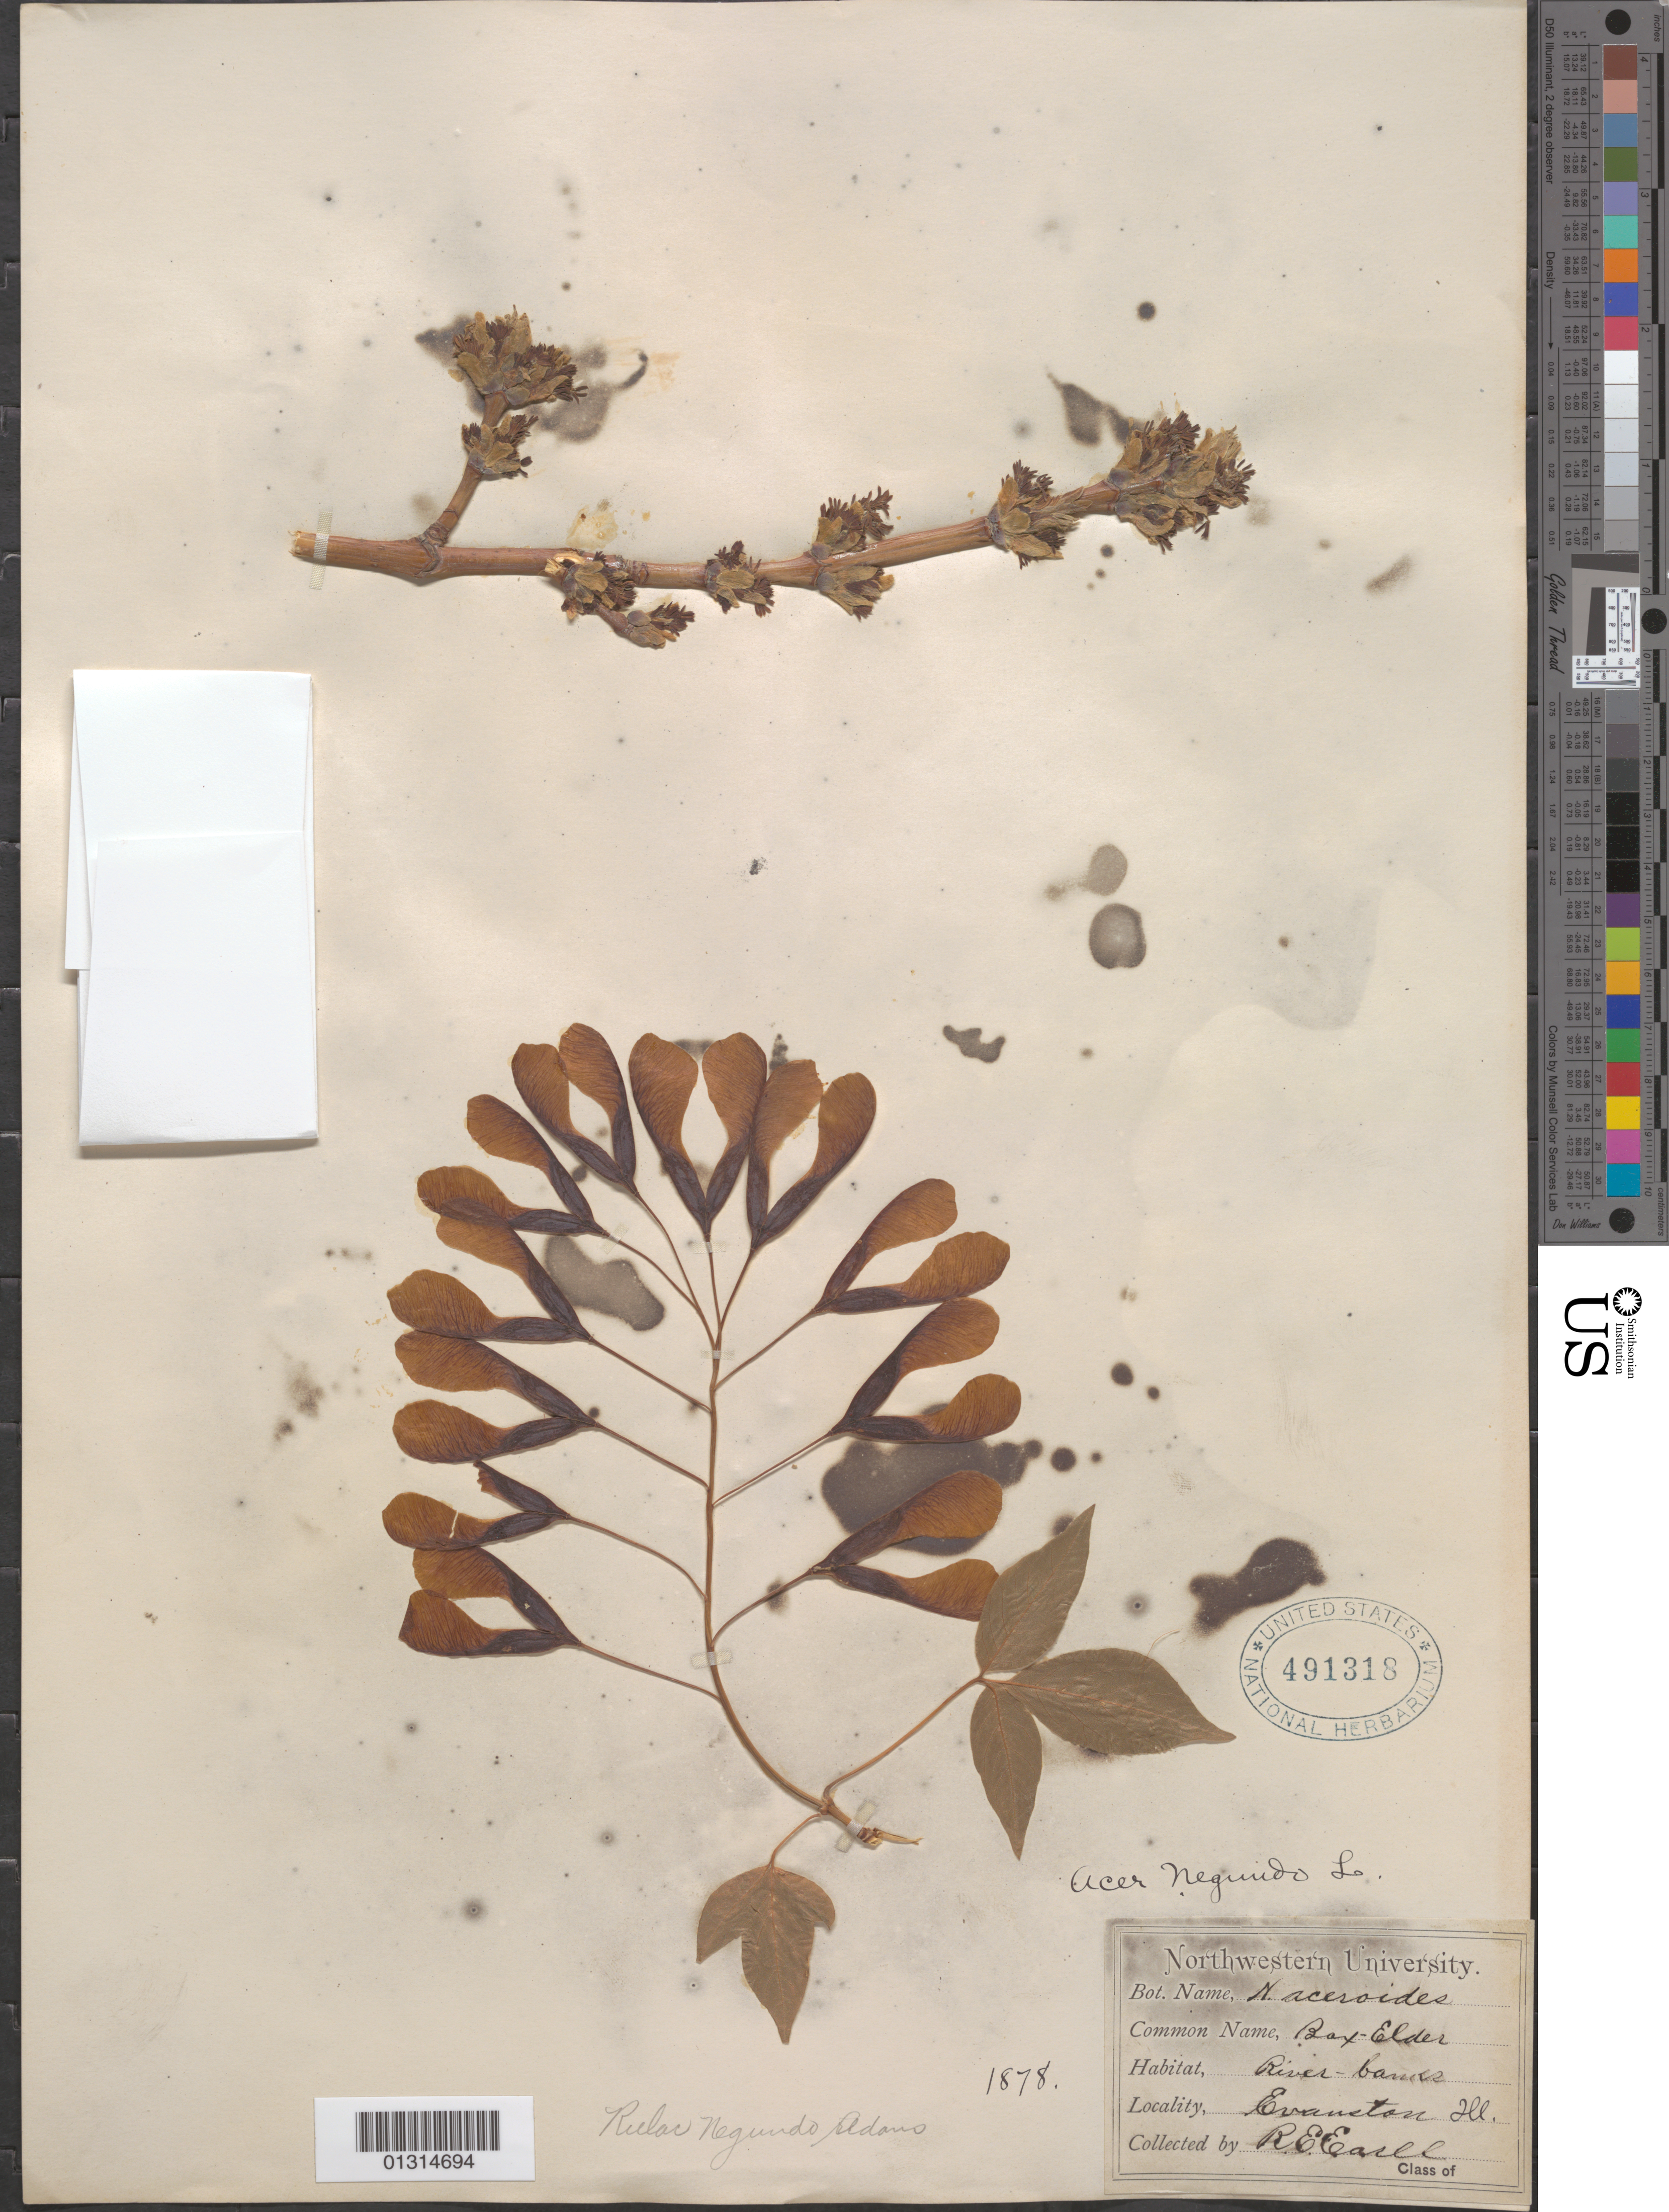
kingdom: Plantae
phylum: Tracheophyta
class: Magnoliopsida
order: Sapindales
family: Sapindaceae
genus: Acer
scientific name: Acer negundo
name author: L.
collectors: R. Earll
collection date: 1878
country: United States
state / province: Illinois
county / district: Cook County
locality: Evanston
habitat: River-banks.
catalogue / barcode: US 491318